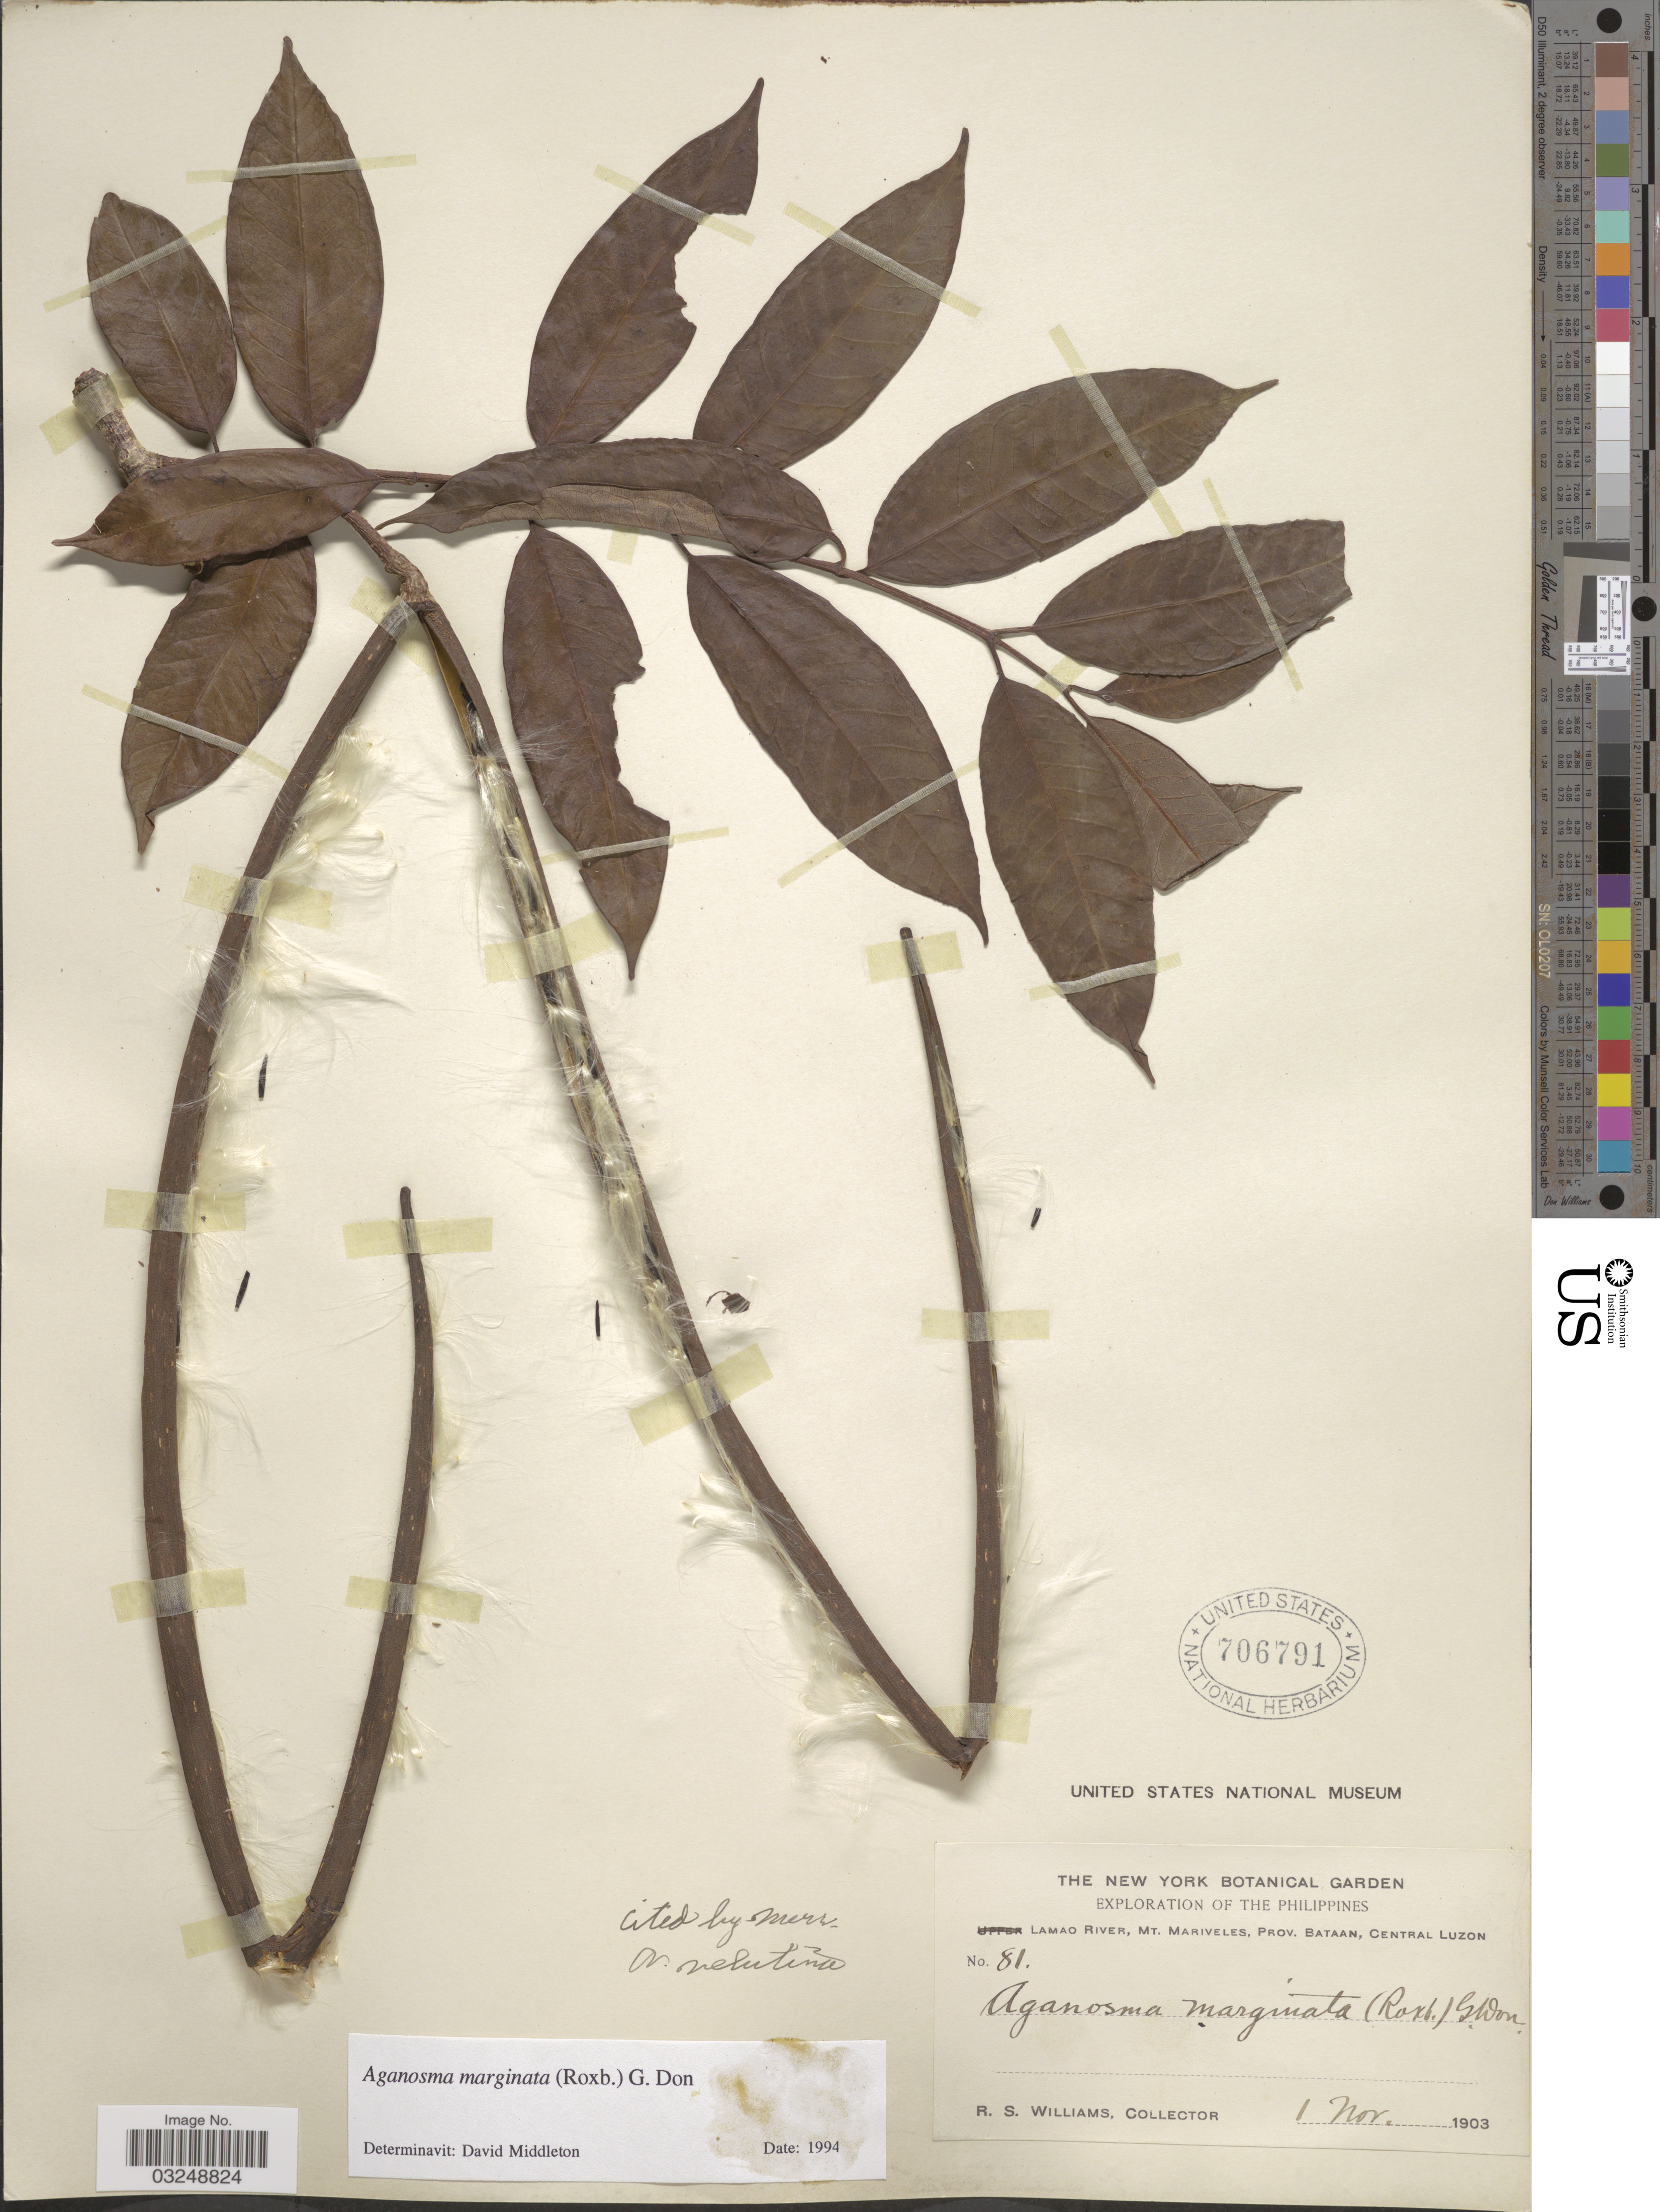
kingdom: Plantae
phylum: Tracheophyta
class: Magnoliopsida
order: Gentianales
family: Apocynaceae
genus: Aganosma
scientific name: Aganosma marginata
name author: (Roxb.) G. Don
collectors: R. S. Williams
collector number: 81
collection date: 1903-11-01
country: Philippines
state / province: Central Luzon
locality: Lamao River, Mt. Mariveles, Prov. Bataan, Central Luzon.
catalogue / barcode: US 706791